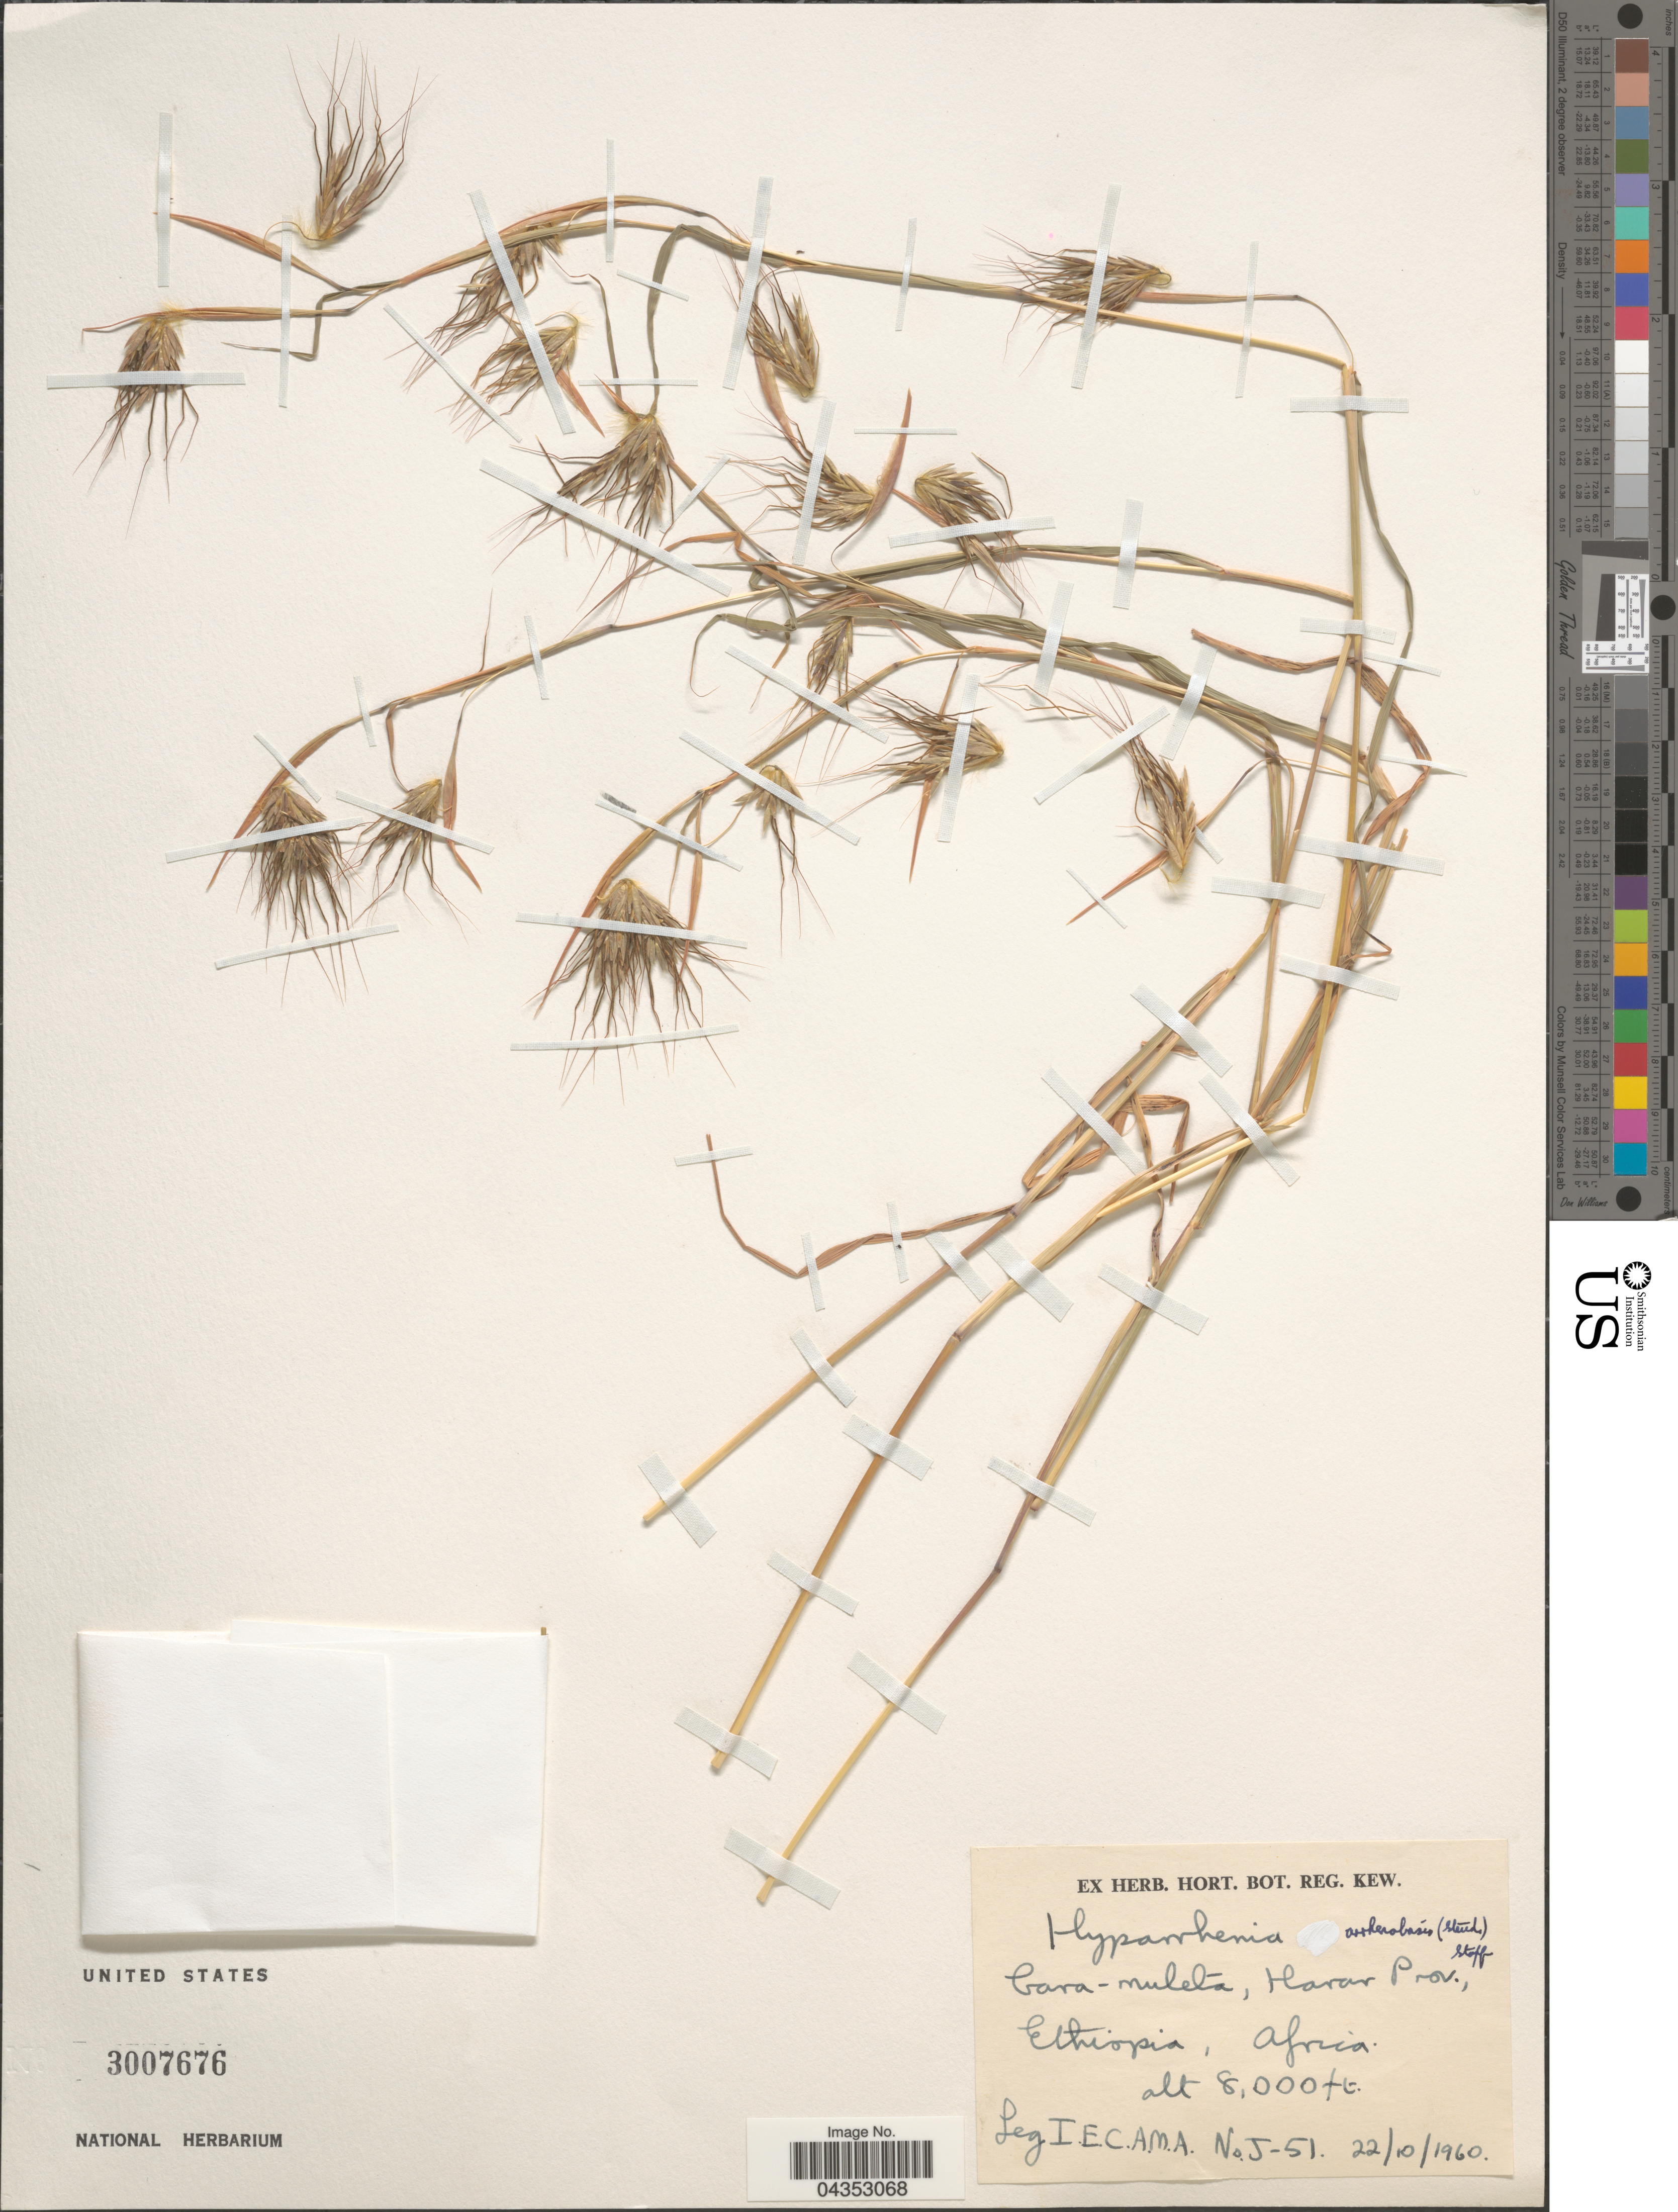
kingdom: Plantae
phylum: Tracheophyta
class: Liliopsida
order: Poales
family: Poaceae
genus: Hyparrhenia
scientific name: Hyparrhenia arrhenobasis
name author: (Hochst. ex Steud.) Stapf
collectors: I. E. C. A. M. A.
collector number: J-51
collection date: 1960-10-22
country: Ethiopia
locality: Gara-muleta, Harar Prov.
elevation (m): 2438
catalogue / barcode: US 3007676